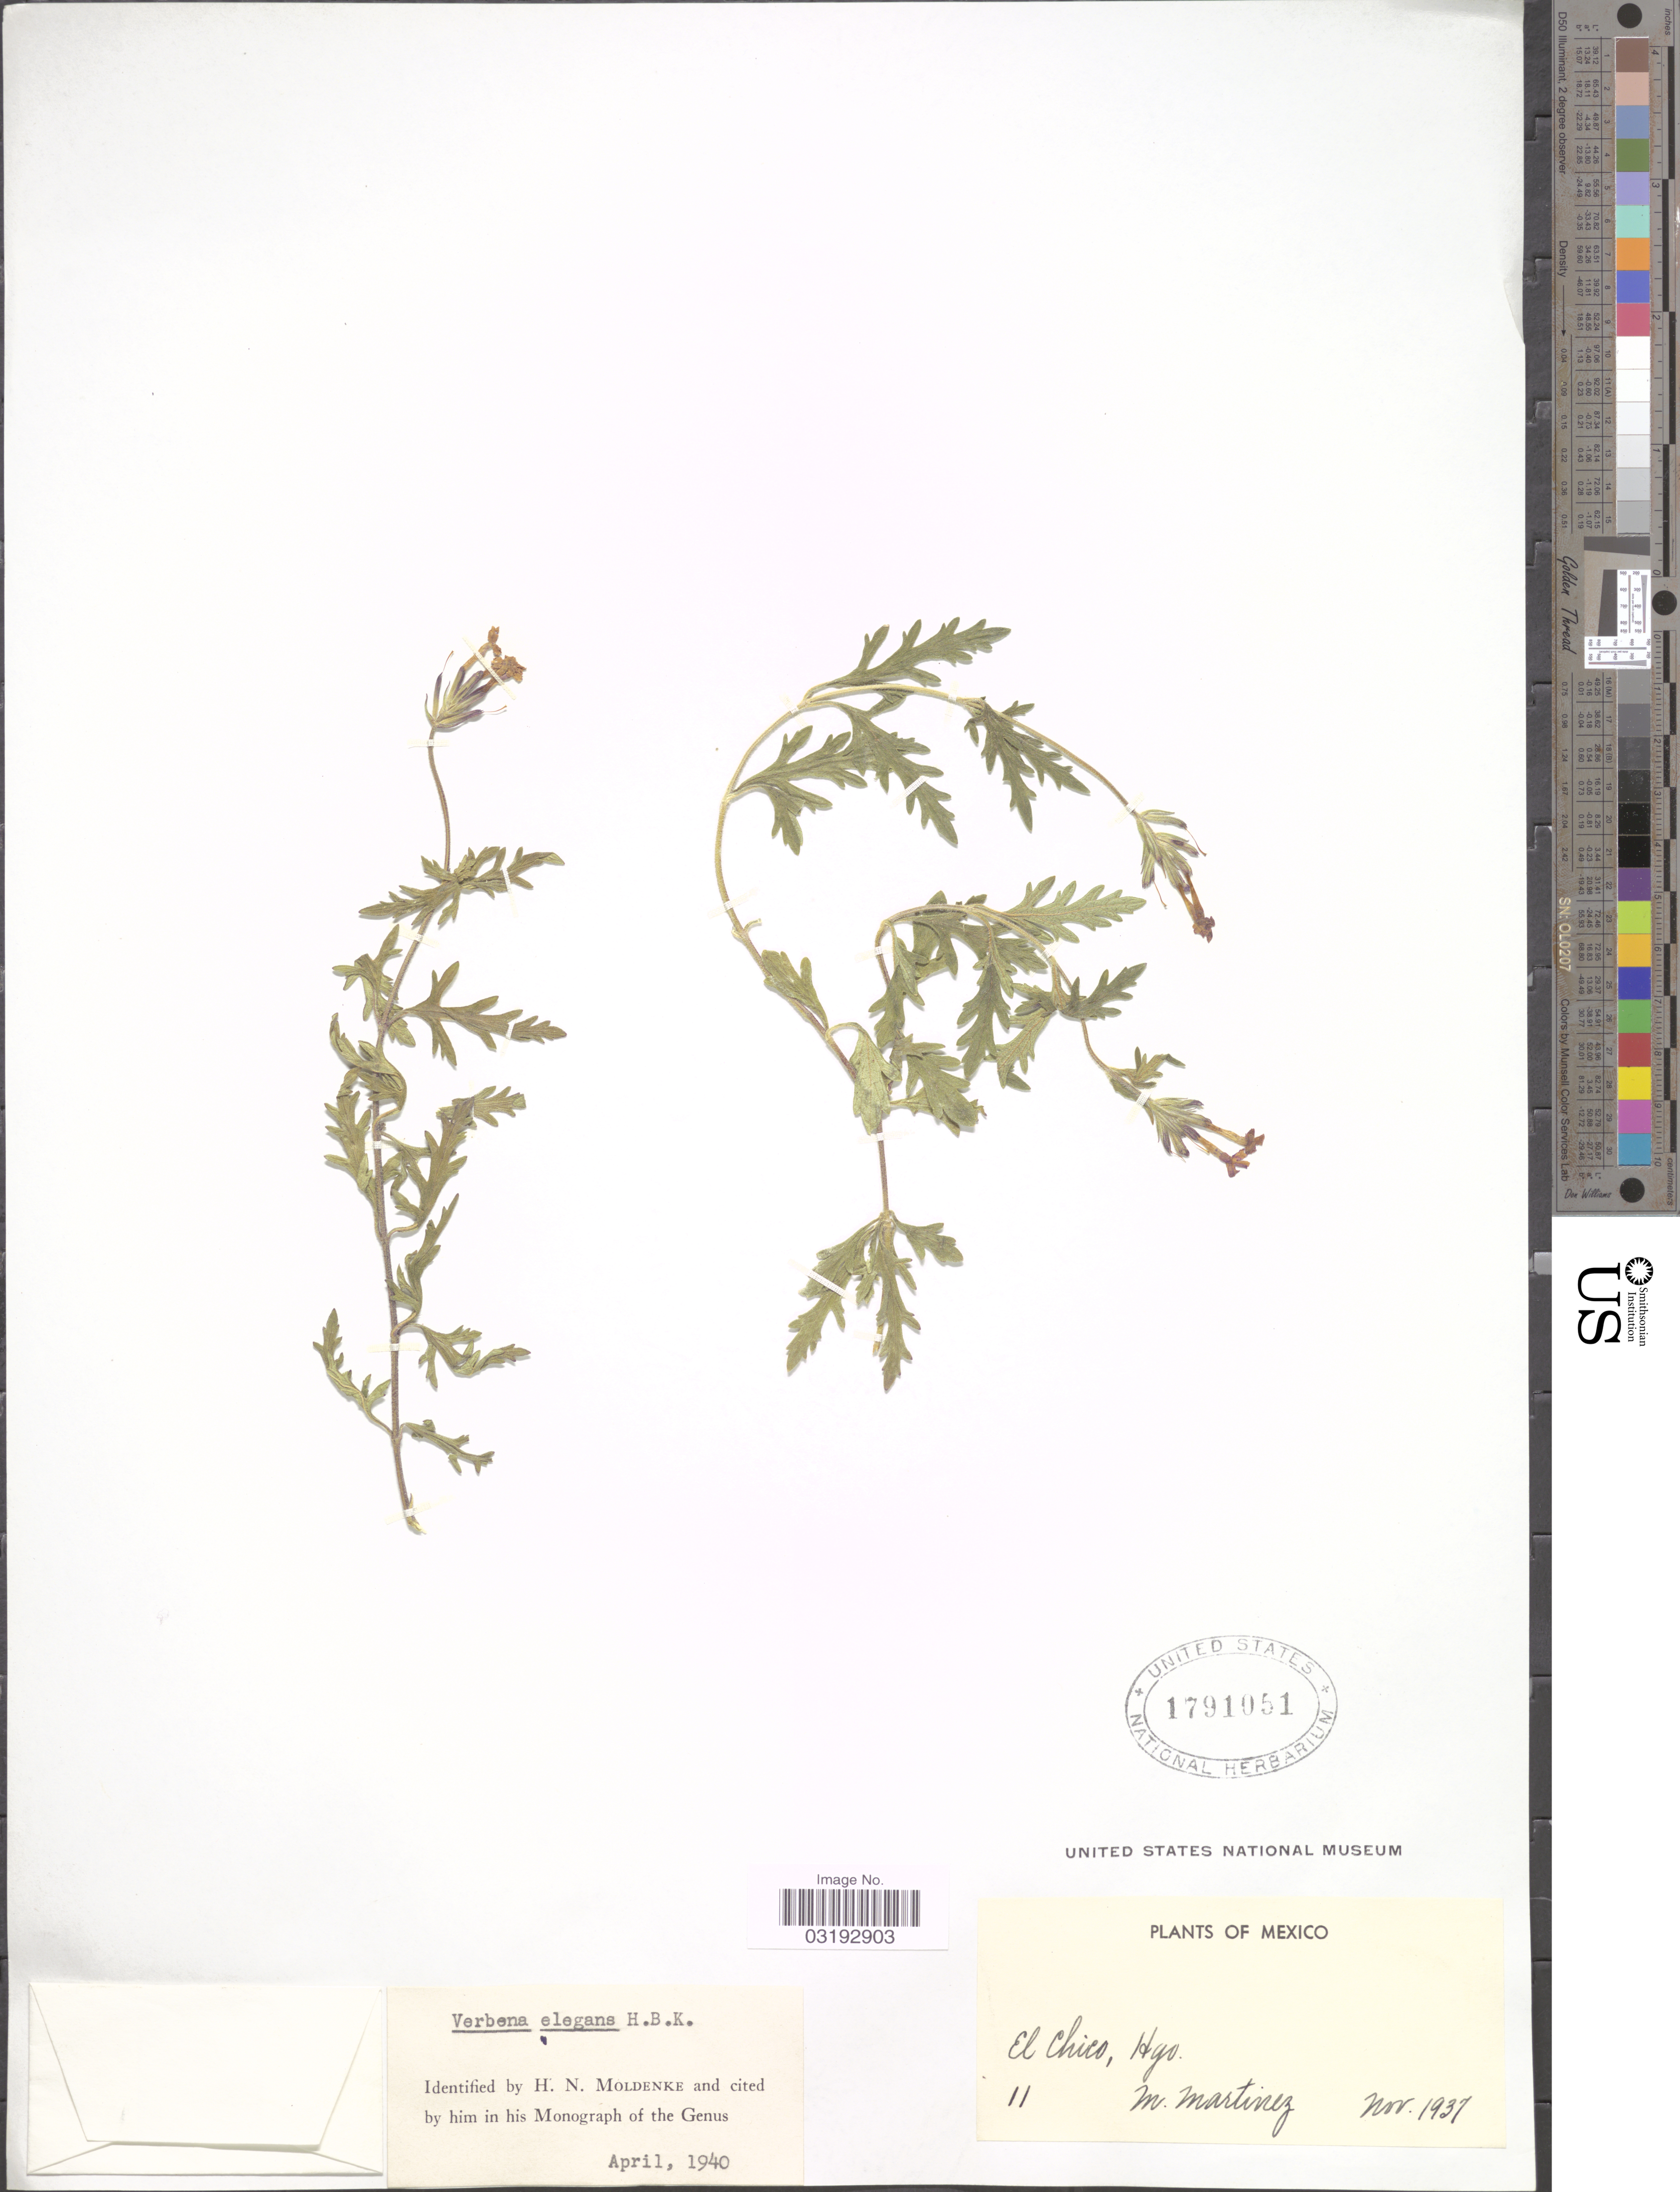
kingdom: Plantae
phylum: Tracheophyta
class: Magnoliopsida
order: Lamiales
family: Verbenaceae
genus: Verbena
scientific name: Verbena elegans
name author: Kunth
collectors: M. Martínez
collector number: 11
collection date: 1937-11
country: Mexico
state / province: Hidalgo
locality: El Chico.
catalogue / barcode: US 1791051